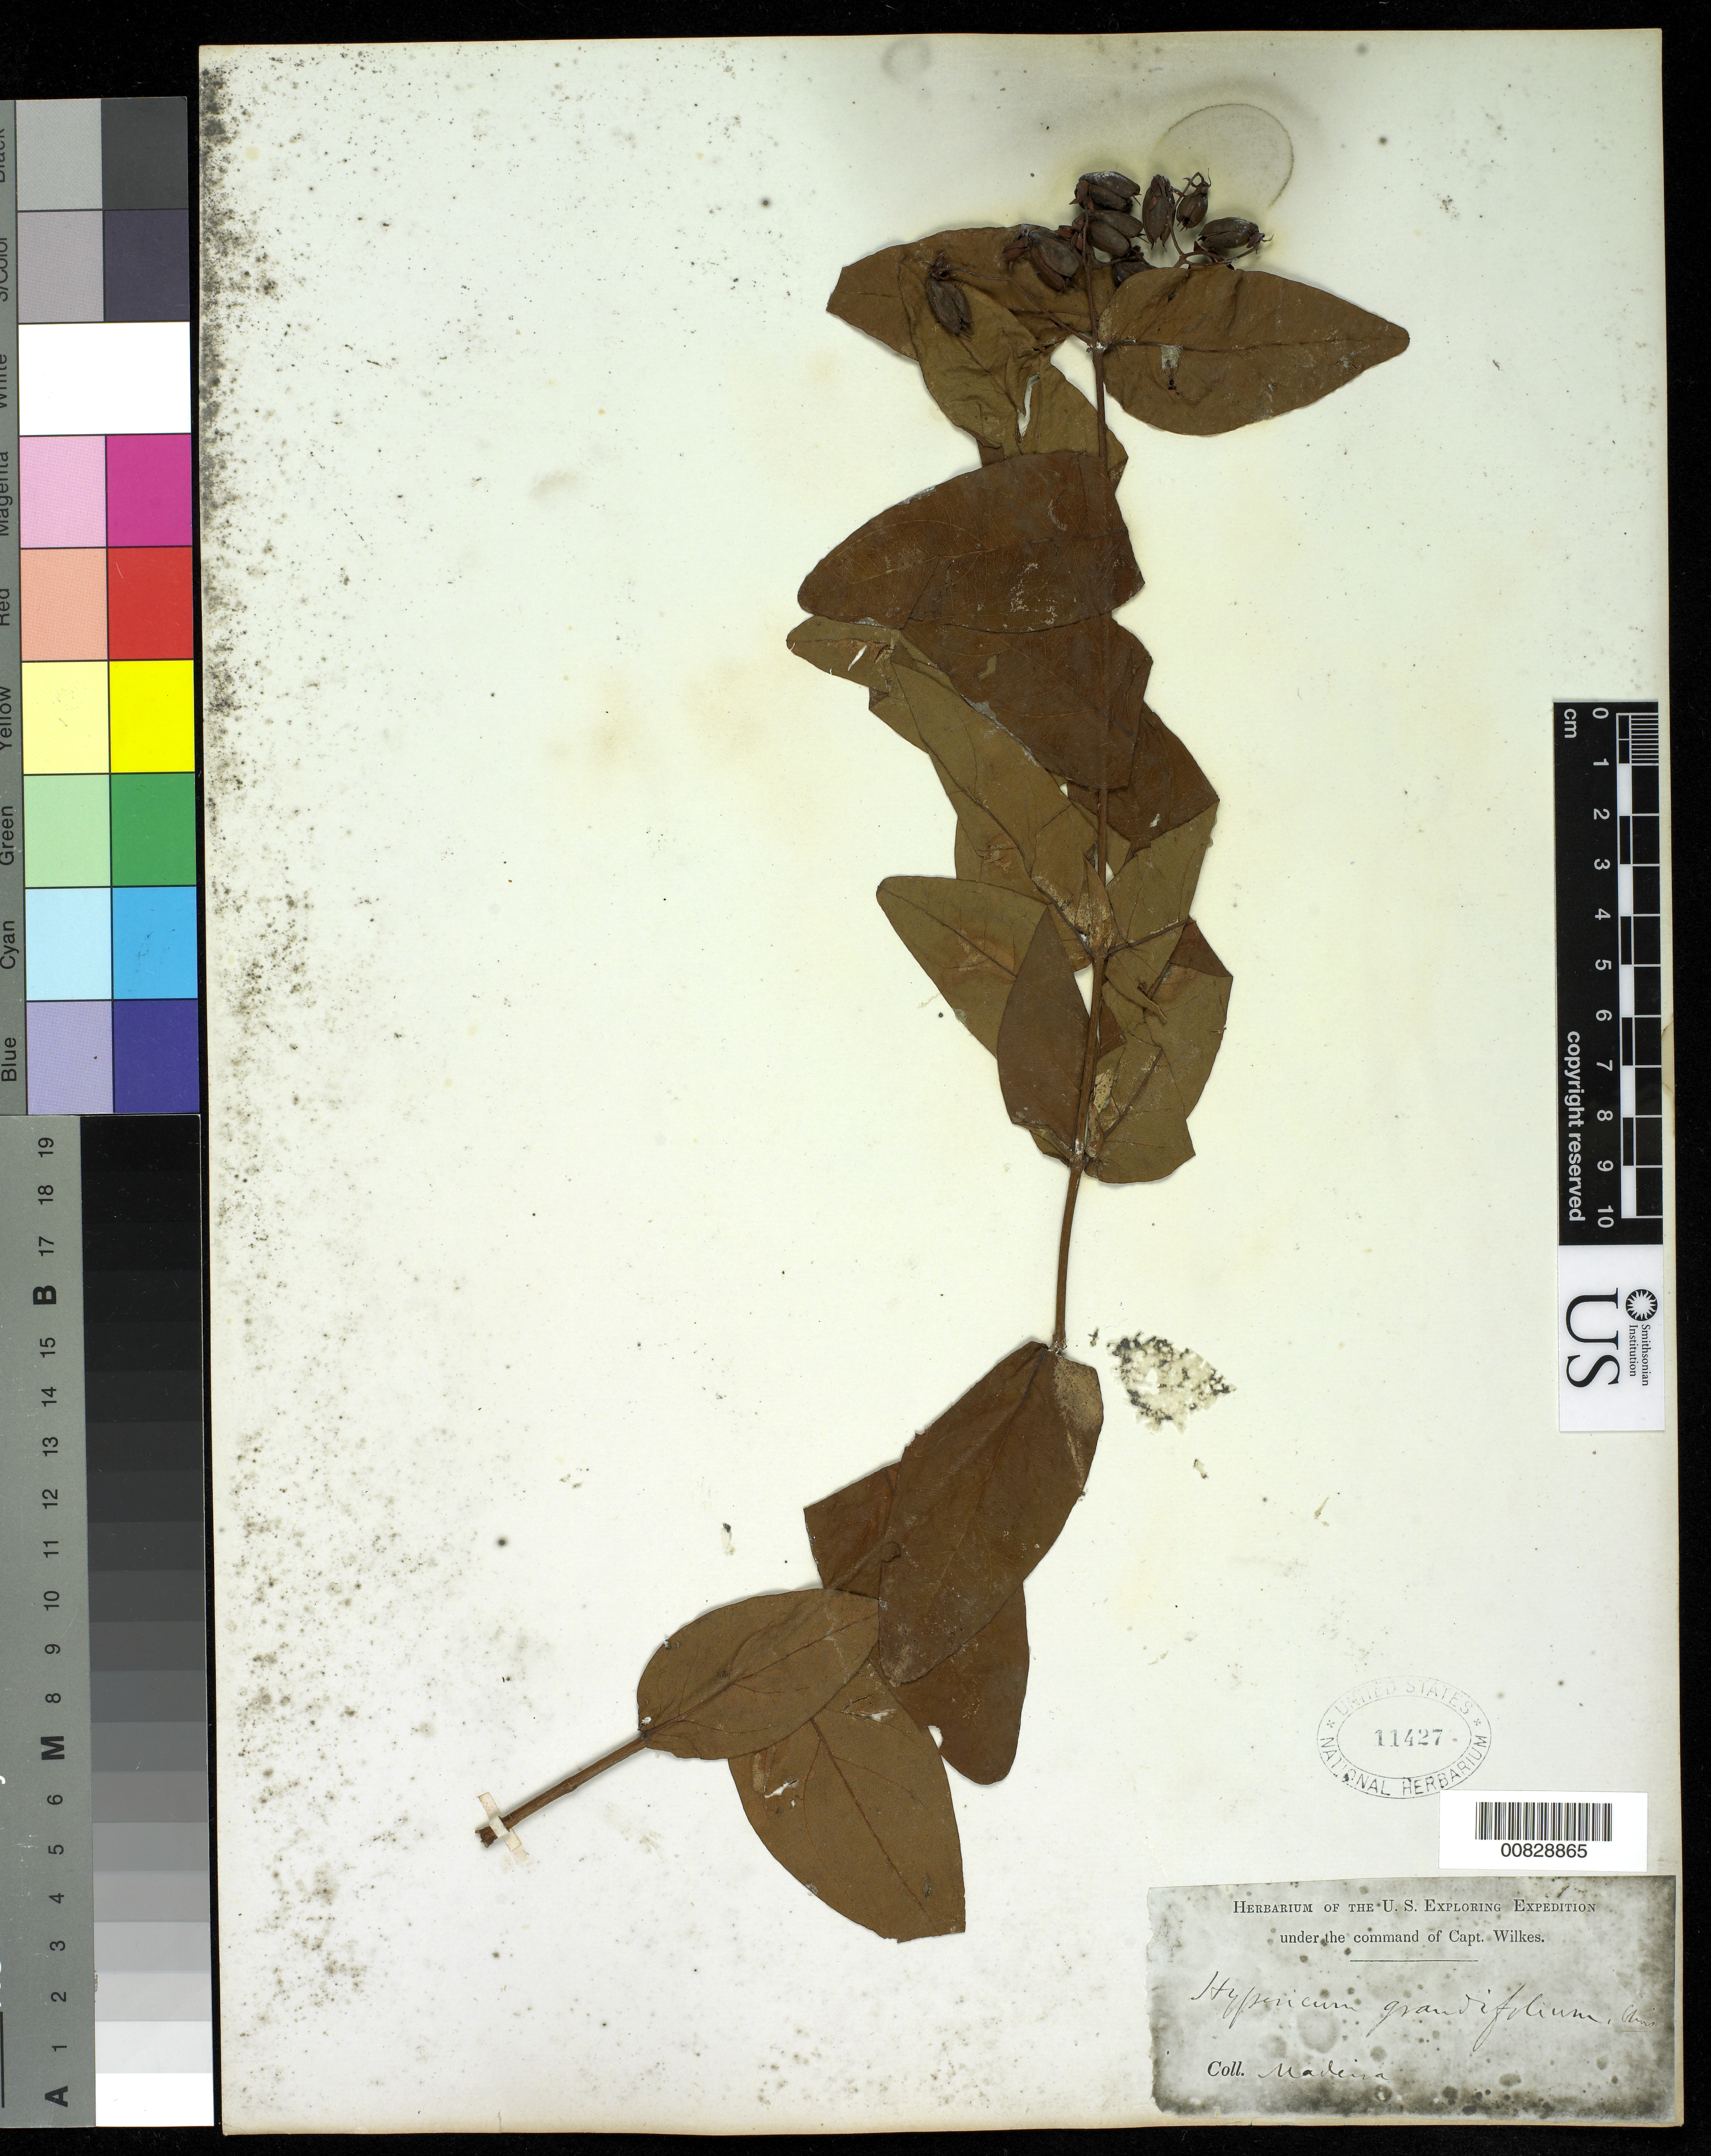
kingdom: Plantae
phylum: Tracheophyta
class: Magnoliopsida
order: Malpighiales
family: Hypericaceae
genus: Hypericum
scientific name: Hypericum grandiflorum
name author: Salisb.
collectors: Wilkes Explor. Exped.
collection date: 1838/1842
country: Portugal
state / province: Madeira (Aut. Reg.)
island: Madeira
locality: Funchal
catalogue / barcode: US 11427